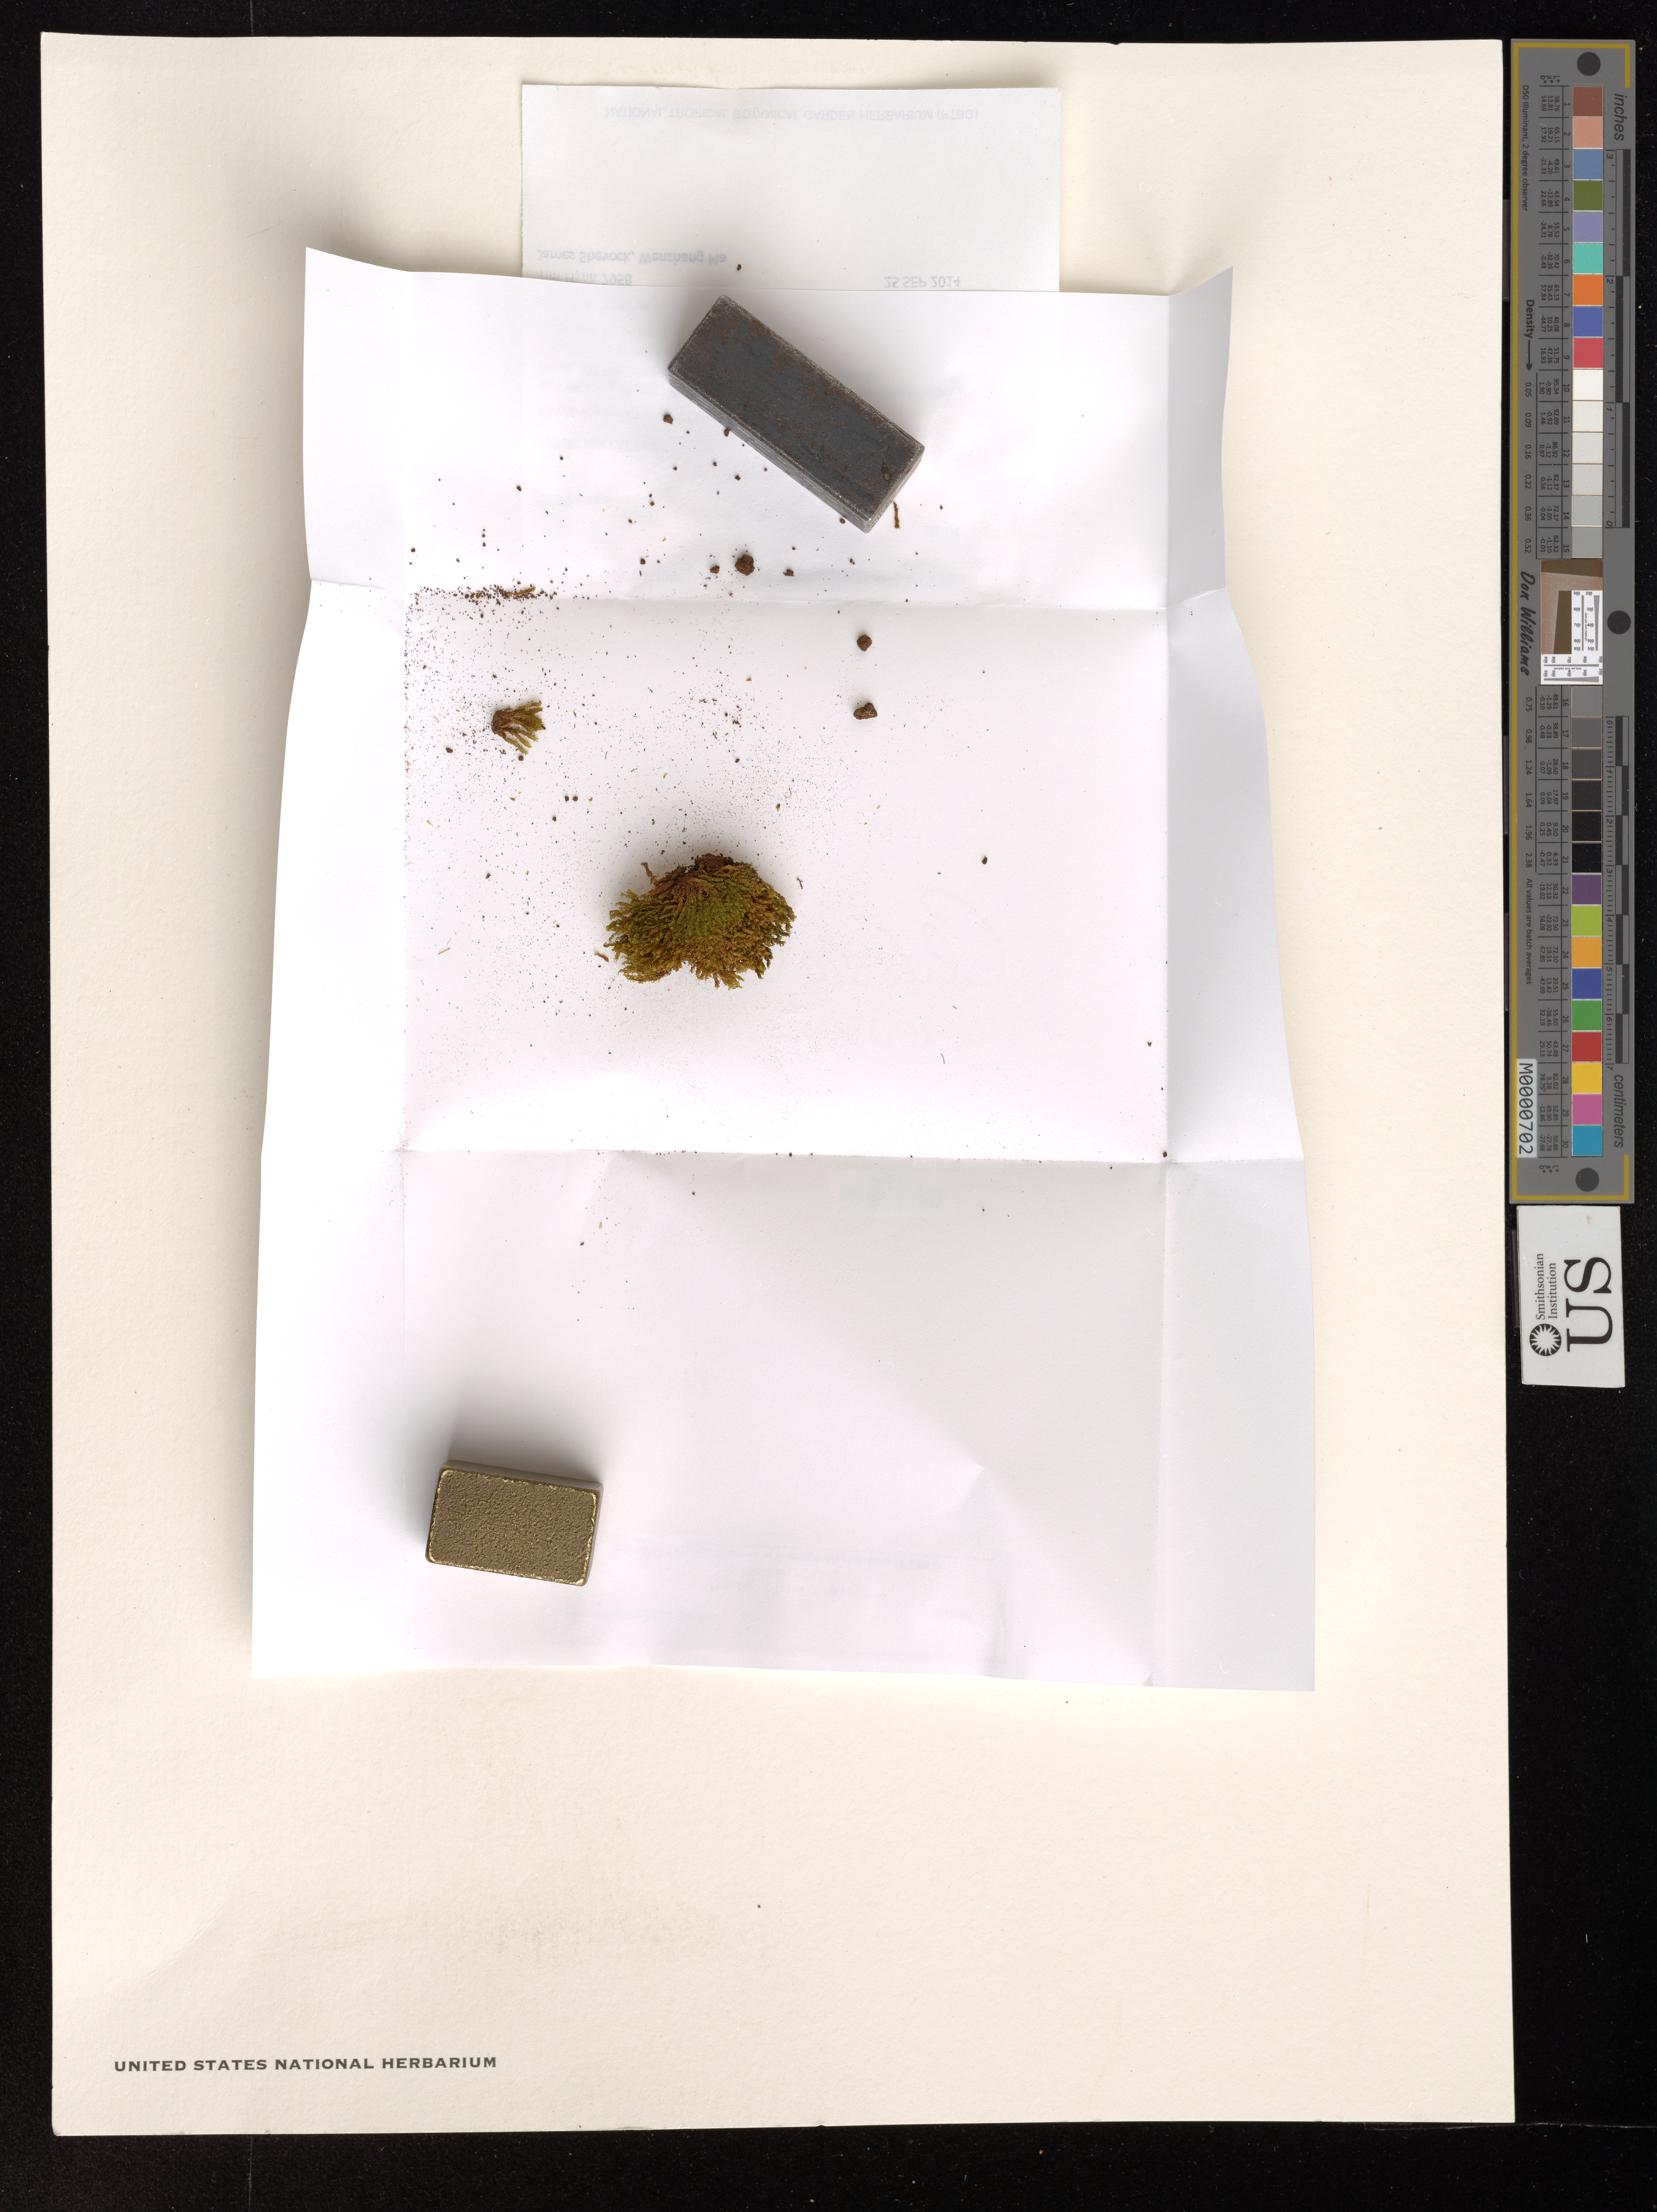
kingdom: Plantae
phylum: Bryophyta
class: Bryopsida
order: Dicranales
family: Fissidentaceae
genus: Fissidens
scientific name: Fissidens taxifolius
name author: Hedw.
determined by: Toren, David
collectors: T. Flynn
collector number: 7958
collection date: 2014-09-25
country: United States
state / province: Hawaii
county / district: Kauai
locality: The Hawaiian Islands. Kauai Waimea/Hanalei District boundary. Na Pali-Kona Forest Reserve, Awaawapuhi Trail.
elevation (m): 1247